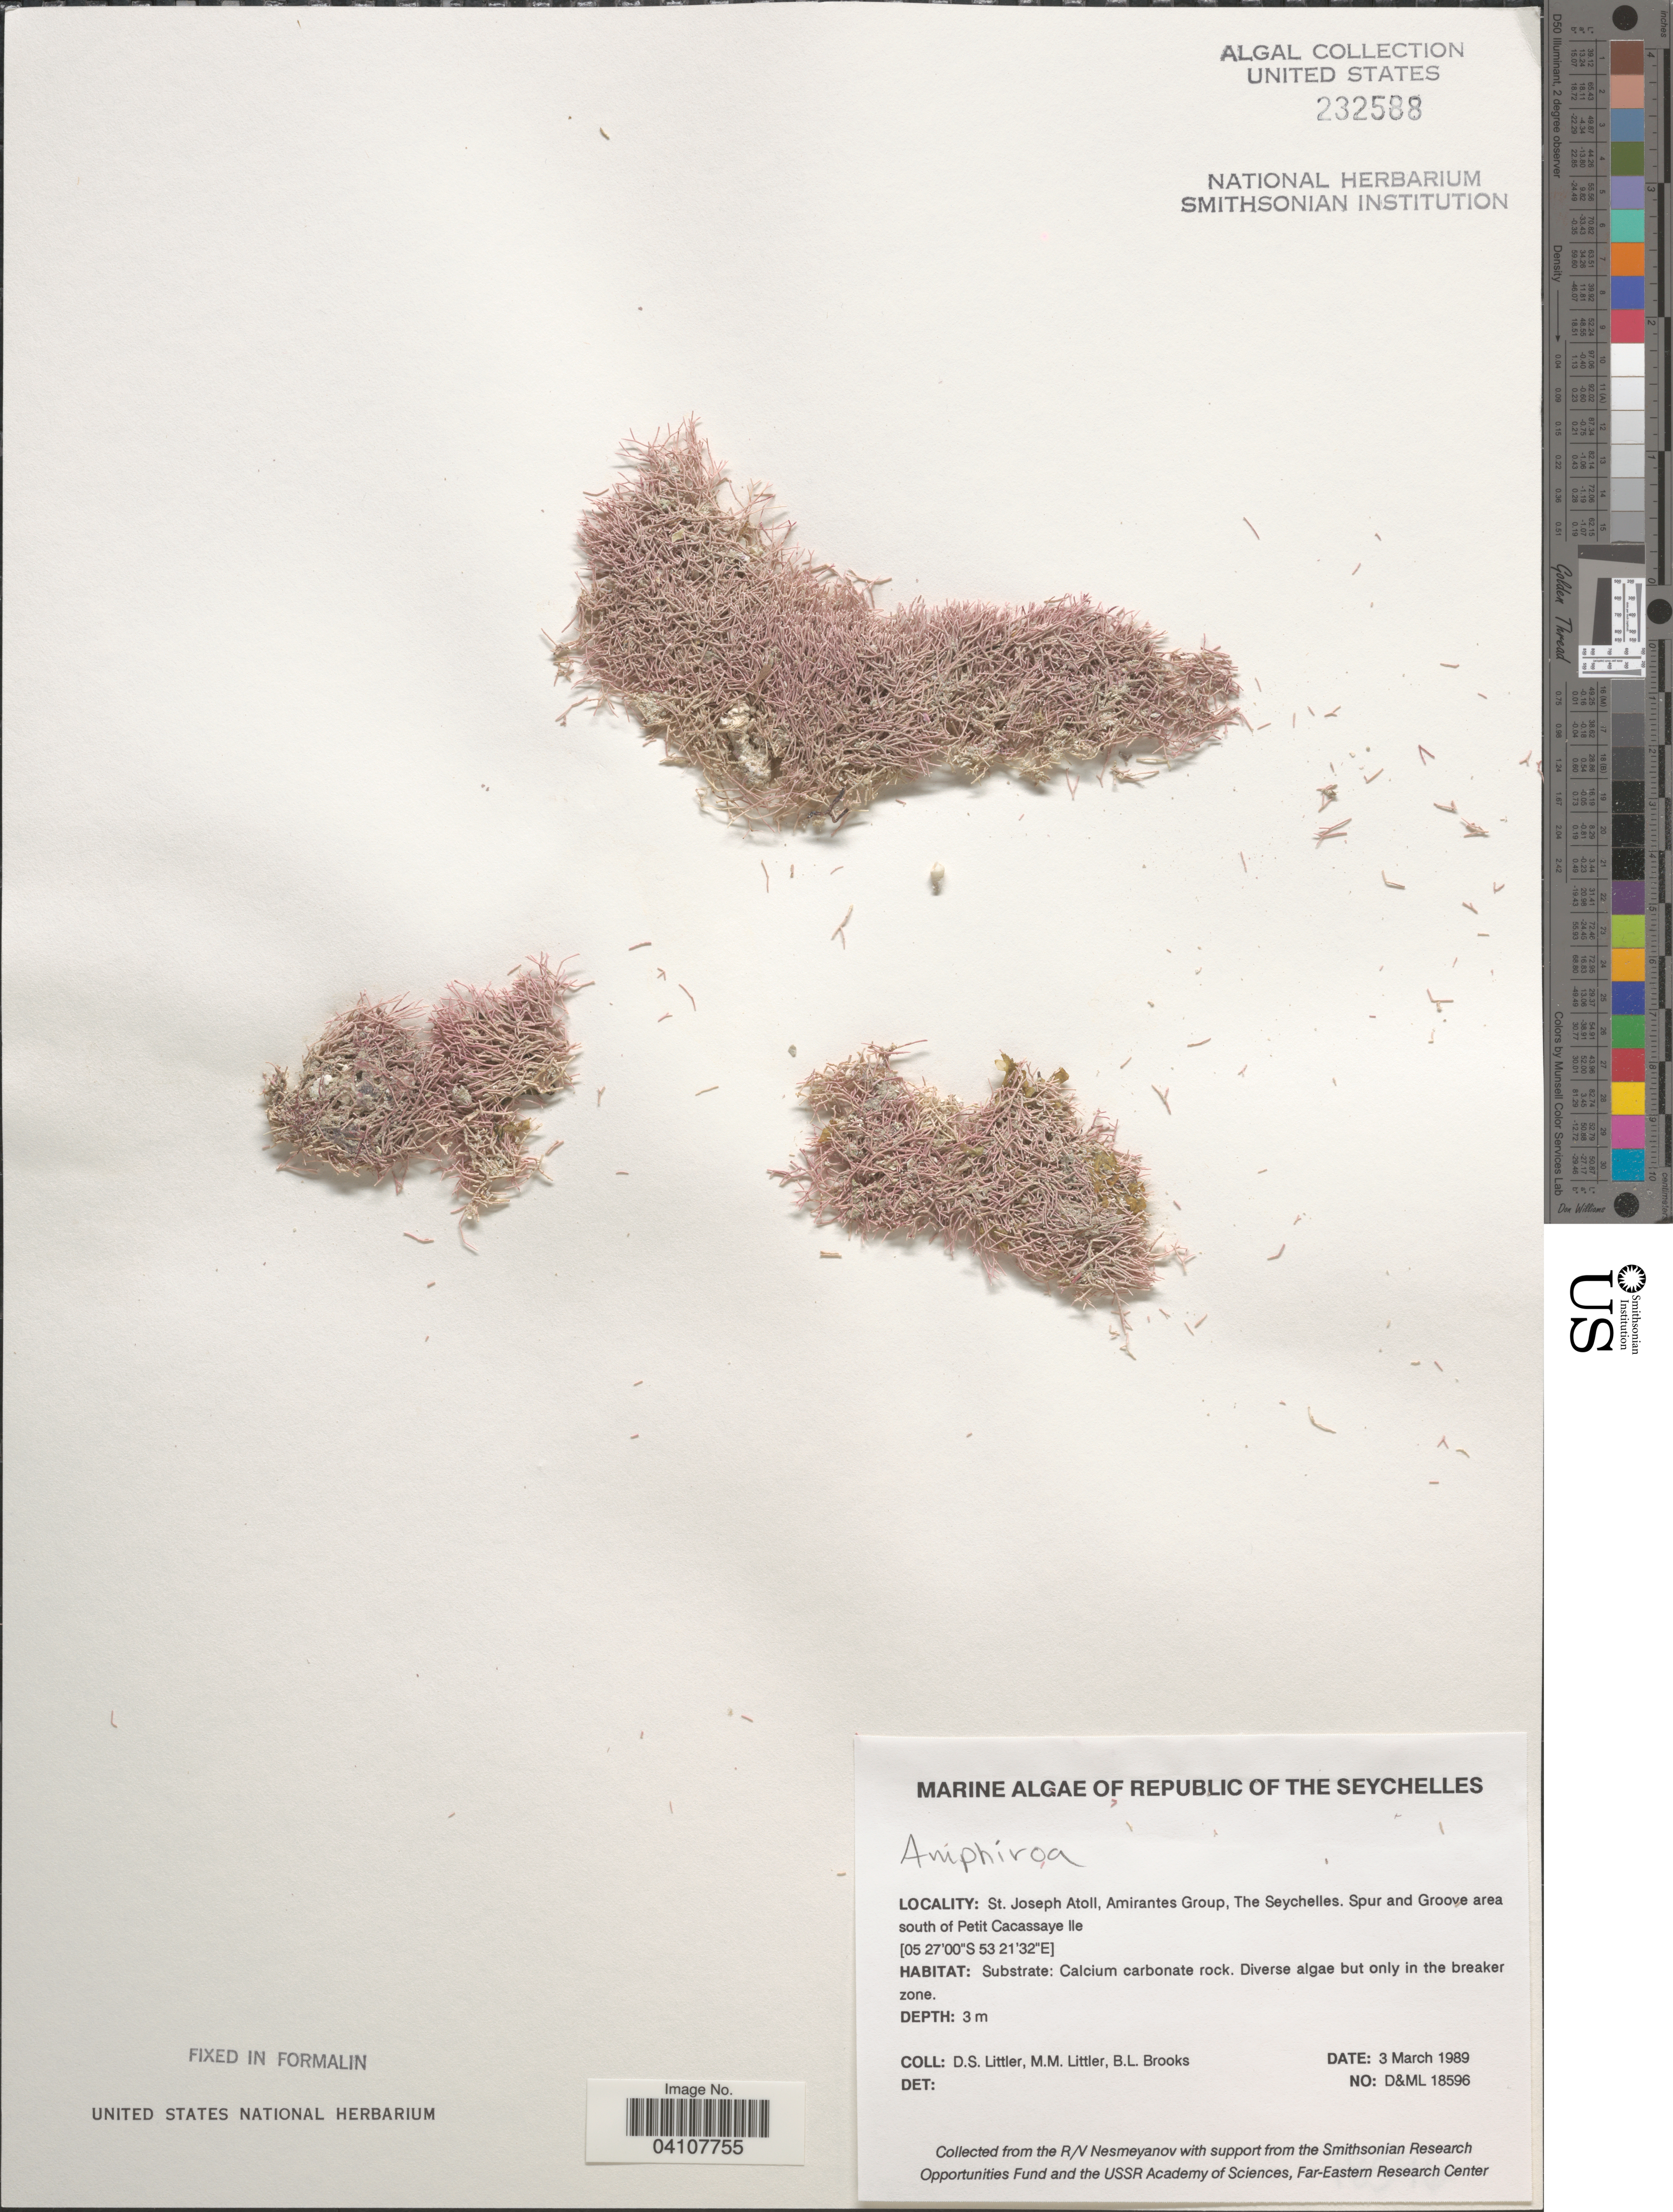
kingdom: Plantae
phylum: Rhodophyta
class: Florideophyceae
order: Corallinales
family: Lithophyllaceae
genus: Amphiroa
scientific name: Amphiroa sp.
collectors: D. S. Littler & B. Brooks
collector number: D&ML18596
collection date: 1989-03-03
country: Seychelles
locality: Republic of the Seychelles. St. Joseph Atoll, Amirantes Group. Spur and Groove area south of Petit Cacassaye Ile.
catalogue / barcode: US 232588